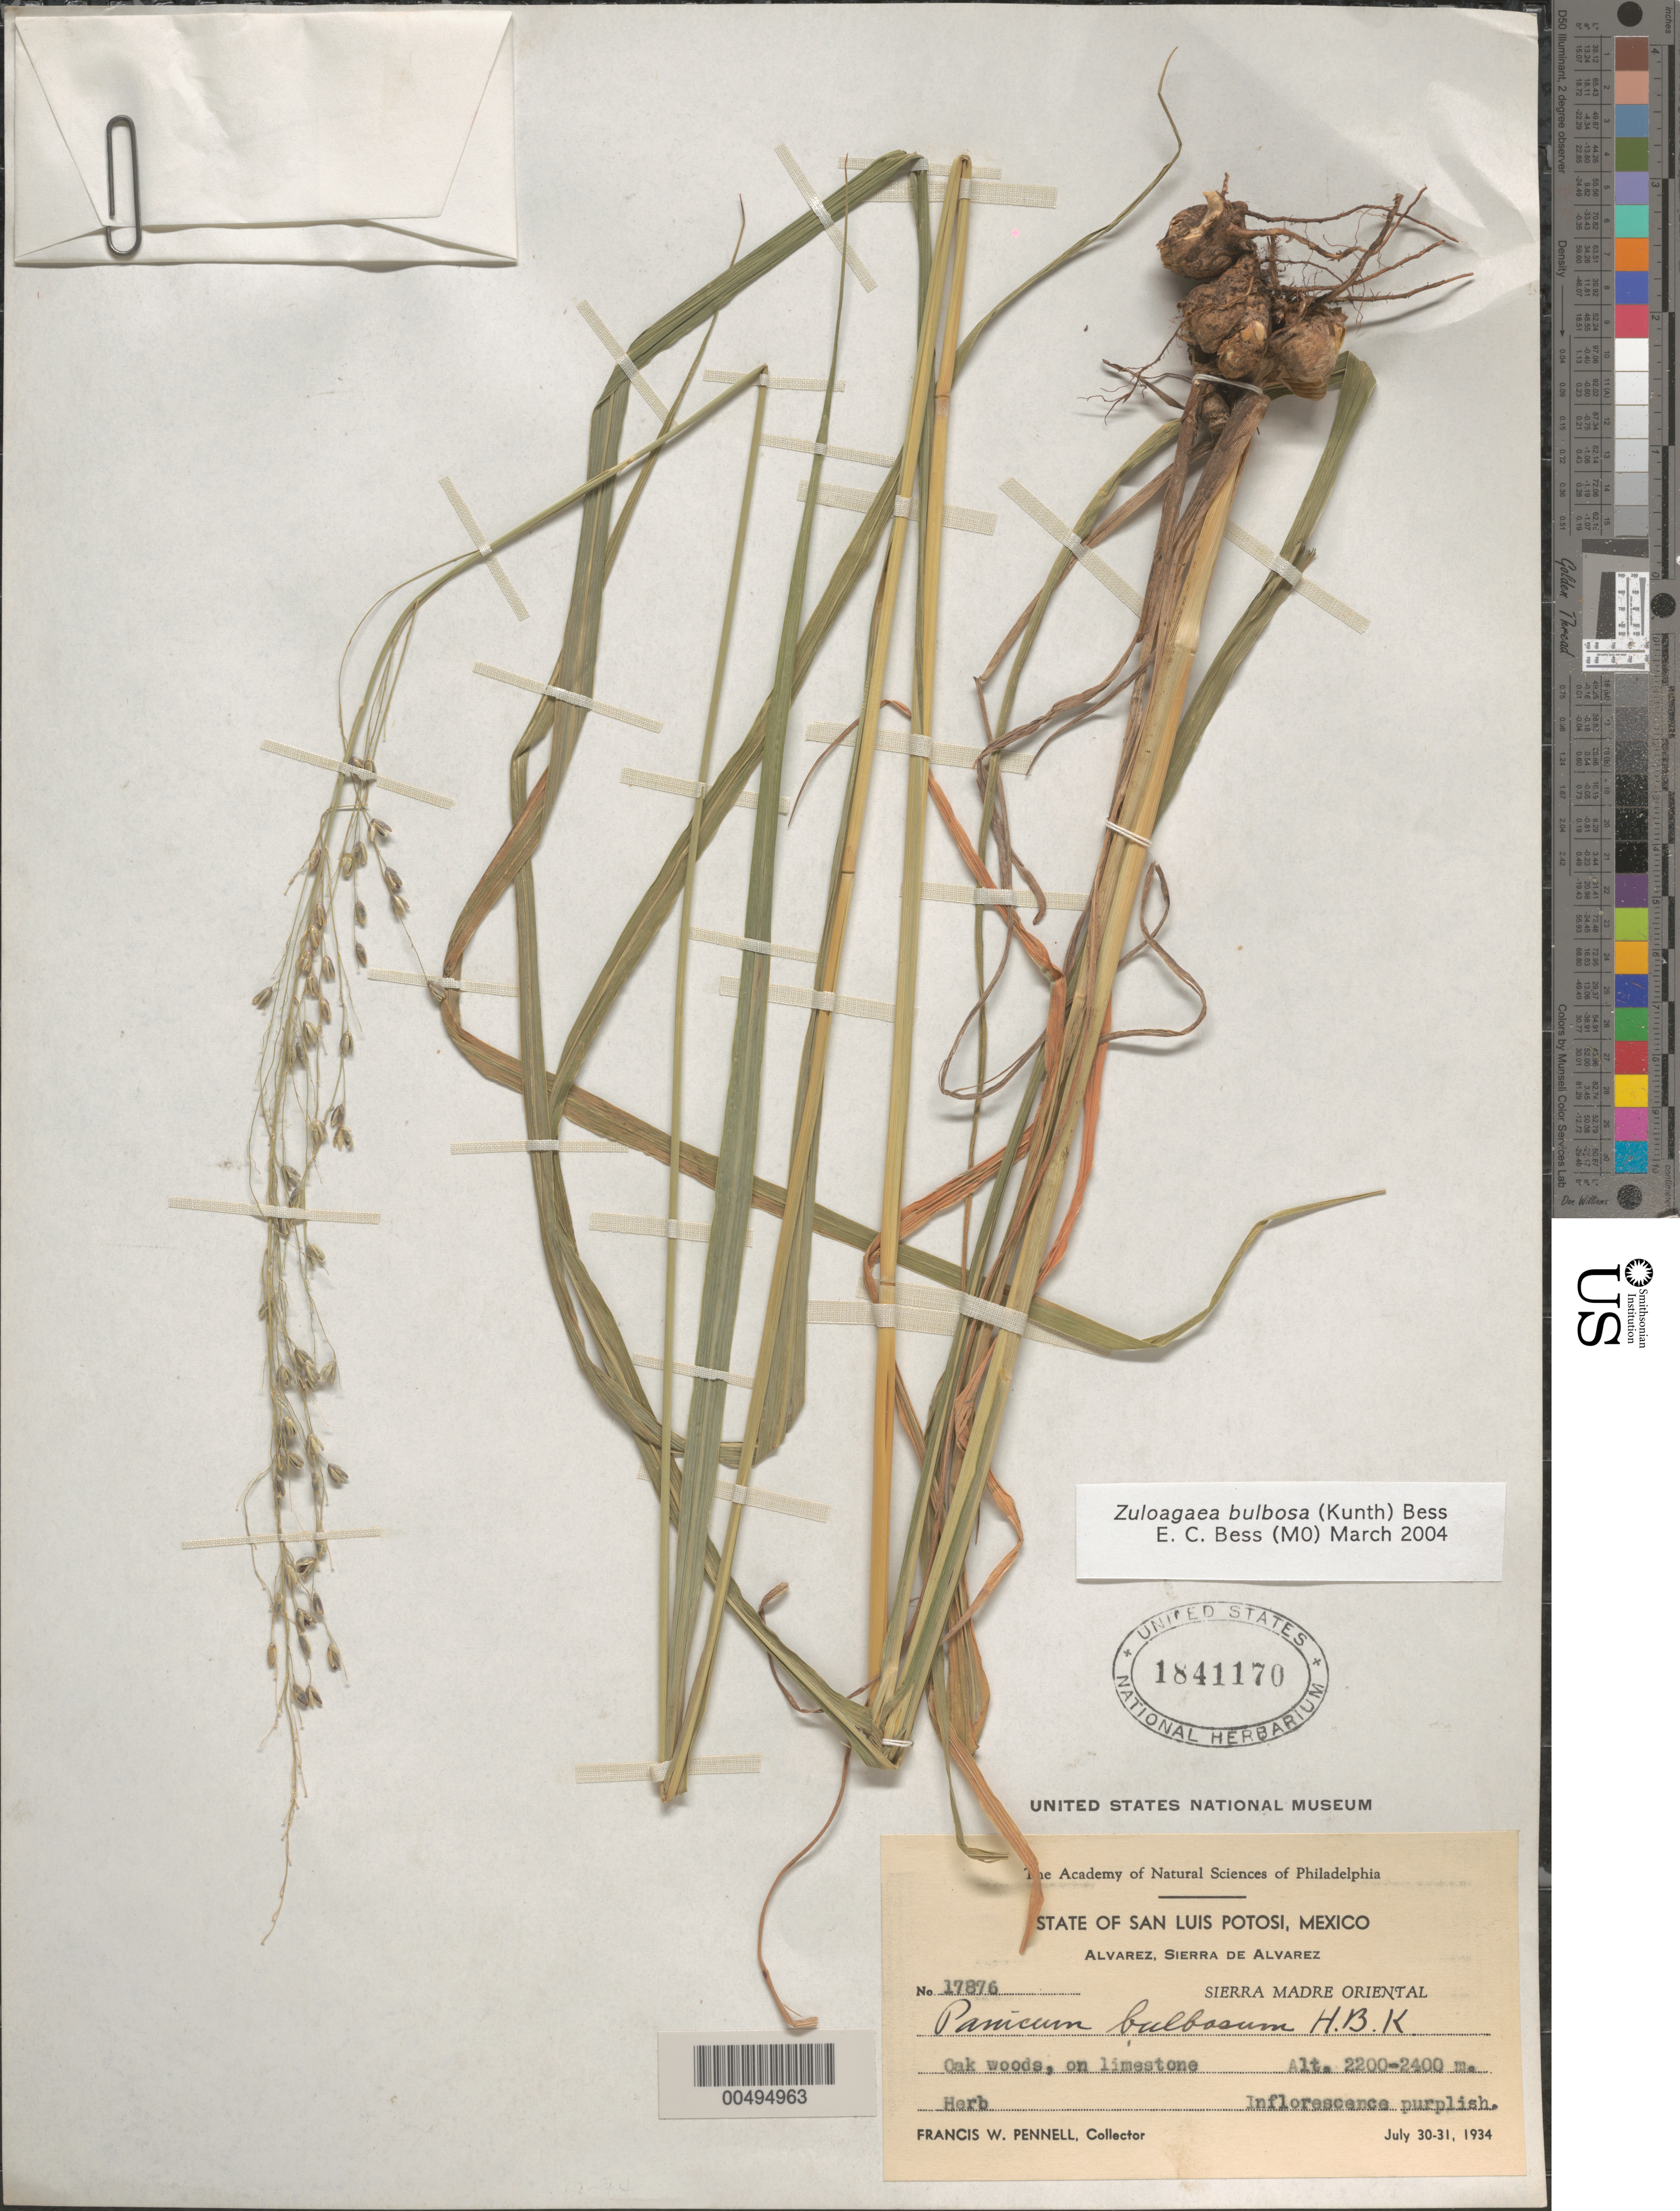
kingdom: Plantae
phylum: Tracheophyta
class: Liliopsida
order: Poales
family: Poaceae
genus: Panicum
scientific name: Panicum bulbosum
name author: Kunth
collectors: F. W. Pennell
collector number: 17876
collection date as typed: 30 Jul 1934 to 31 Jul 1934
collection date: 1934-07-30/1934-07-31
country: Mexico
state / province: San Luis Potosi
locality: Alvarez, Sierra de Alvarez, Sierra Madre Oriental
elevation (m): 2200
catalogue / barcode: US 1841170